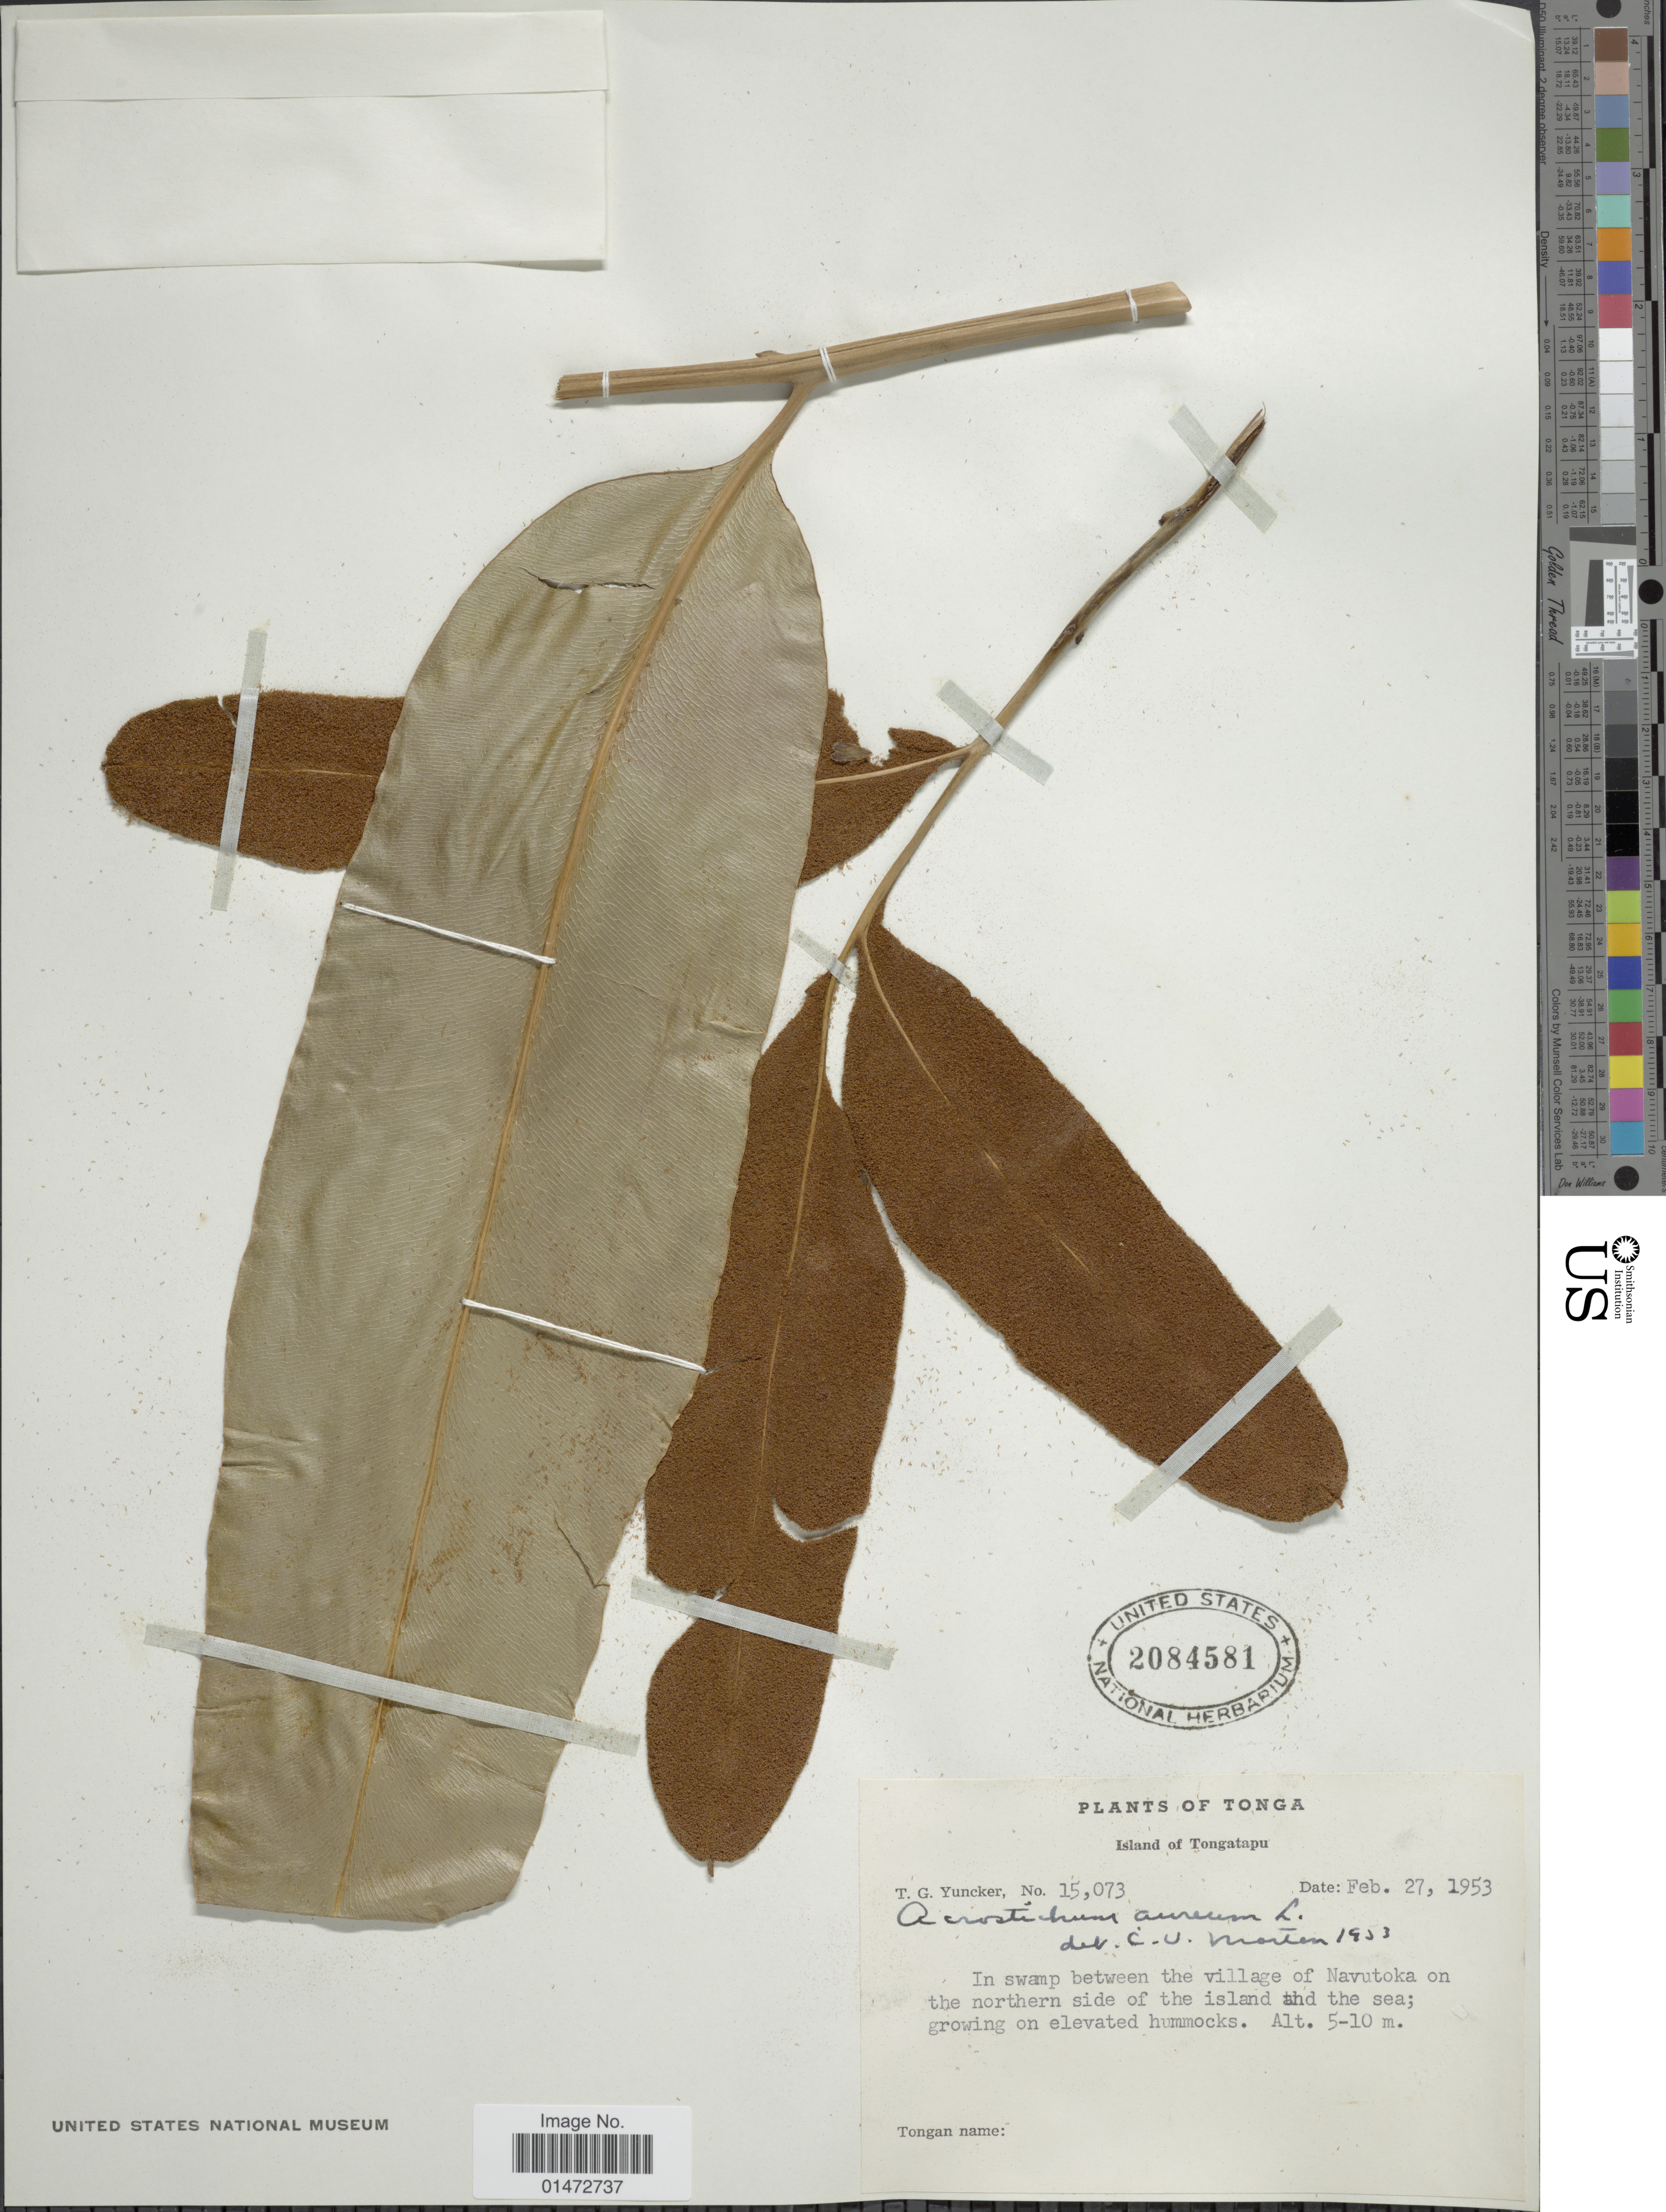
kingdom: Plantae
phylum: Tracheophyta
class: Polypodiopsida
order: Polypodiales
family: Pteridaceae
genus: Acrostichum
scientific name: Acrostichum aureum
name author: L.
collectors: T. G. Yuncker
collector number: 15073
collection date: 1953-02-27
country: Tonga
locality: Island of Tongatapu. In swamp between the village of Navutoka on the northern side of the island and the sea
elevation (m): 5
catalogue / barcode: US 2084581